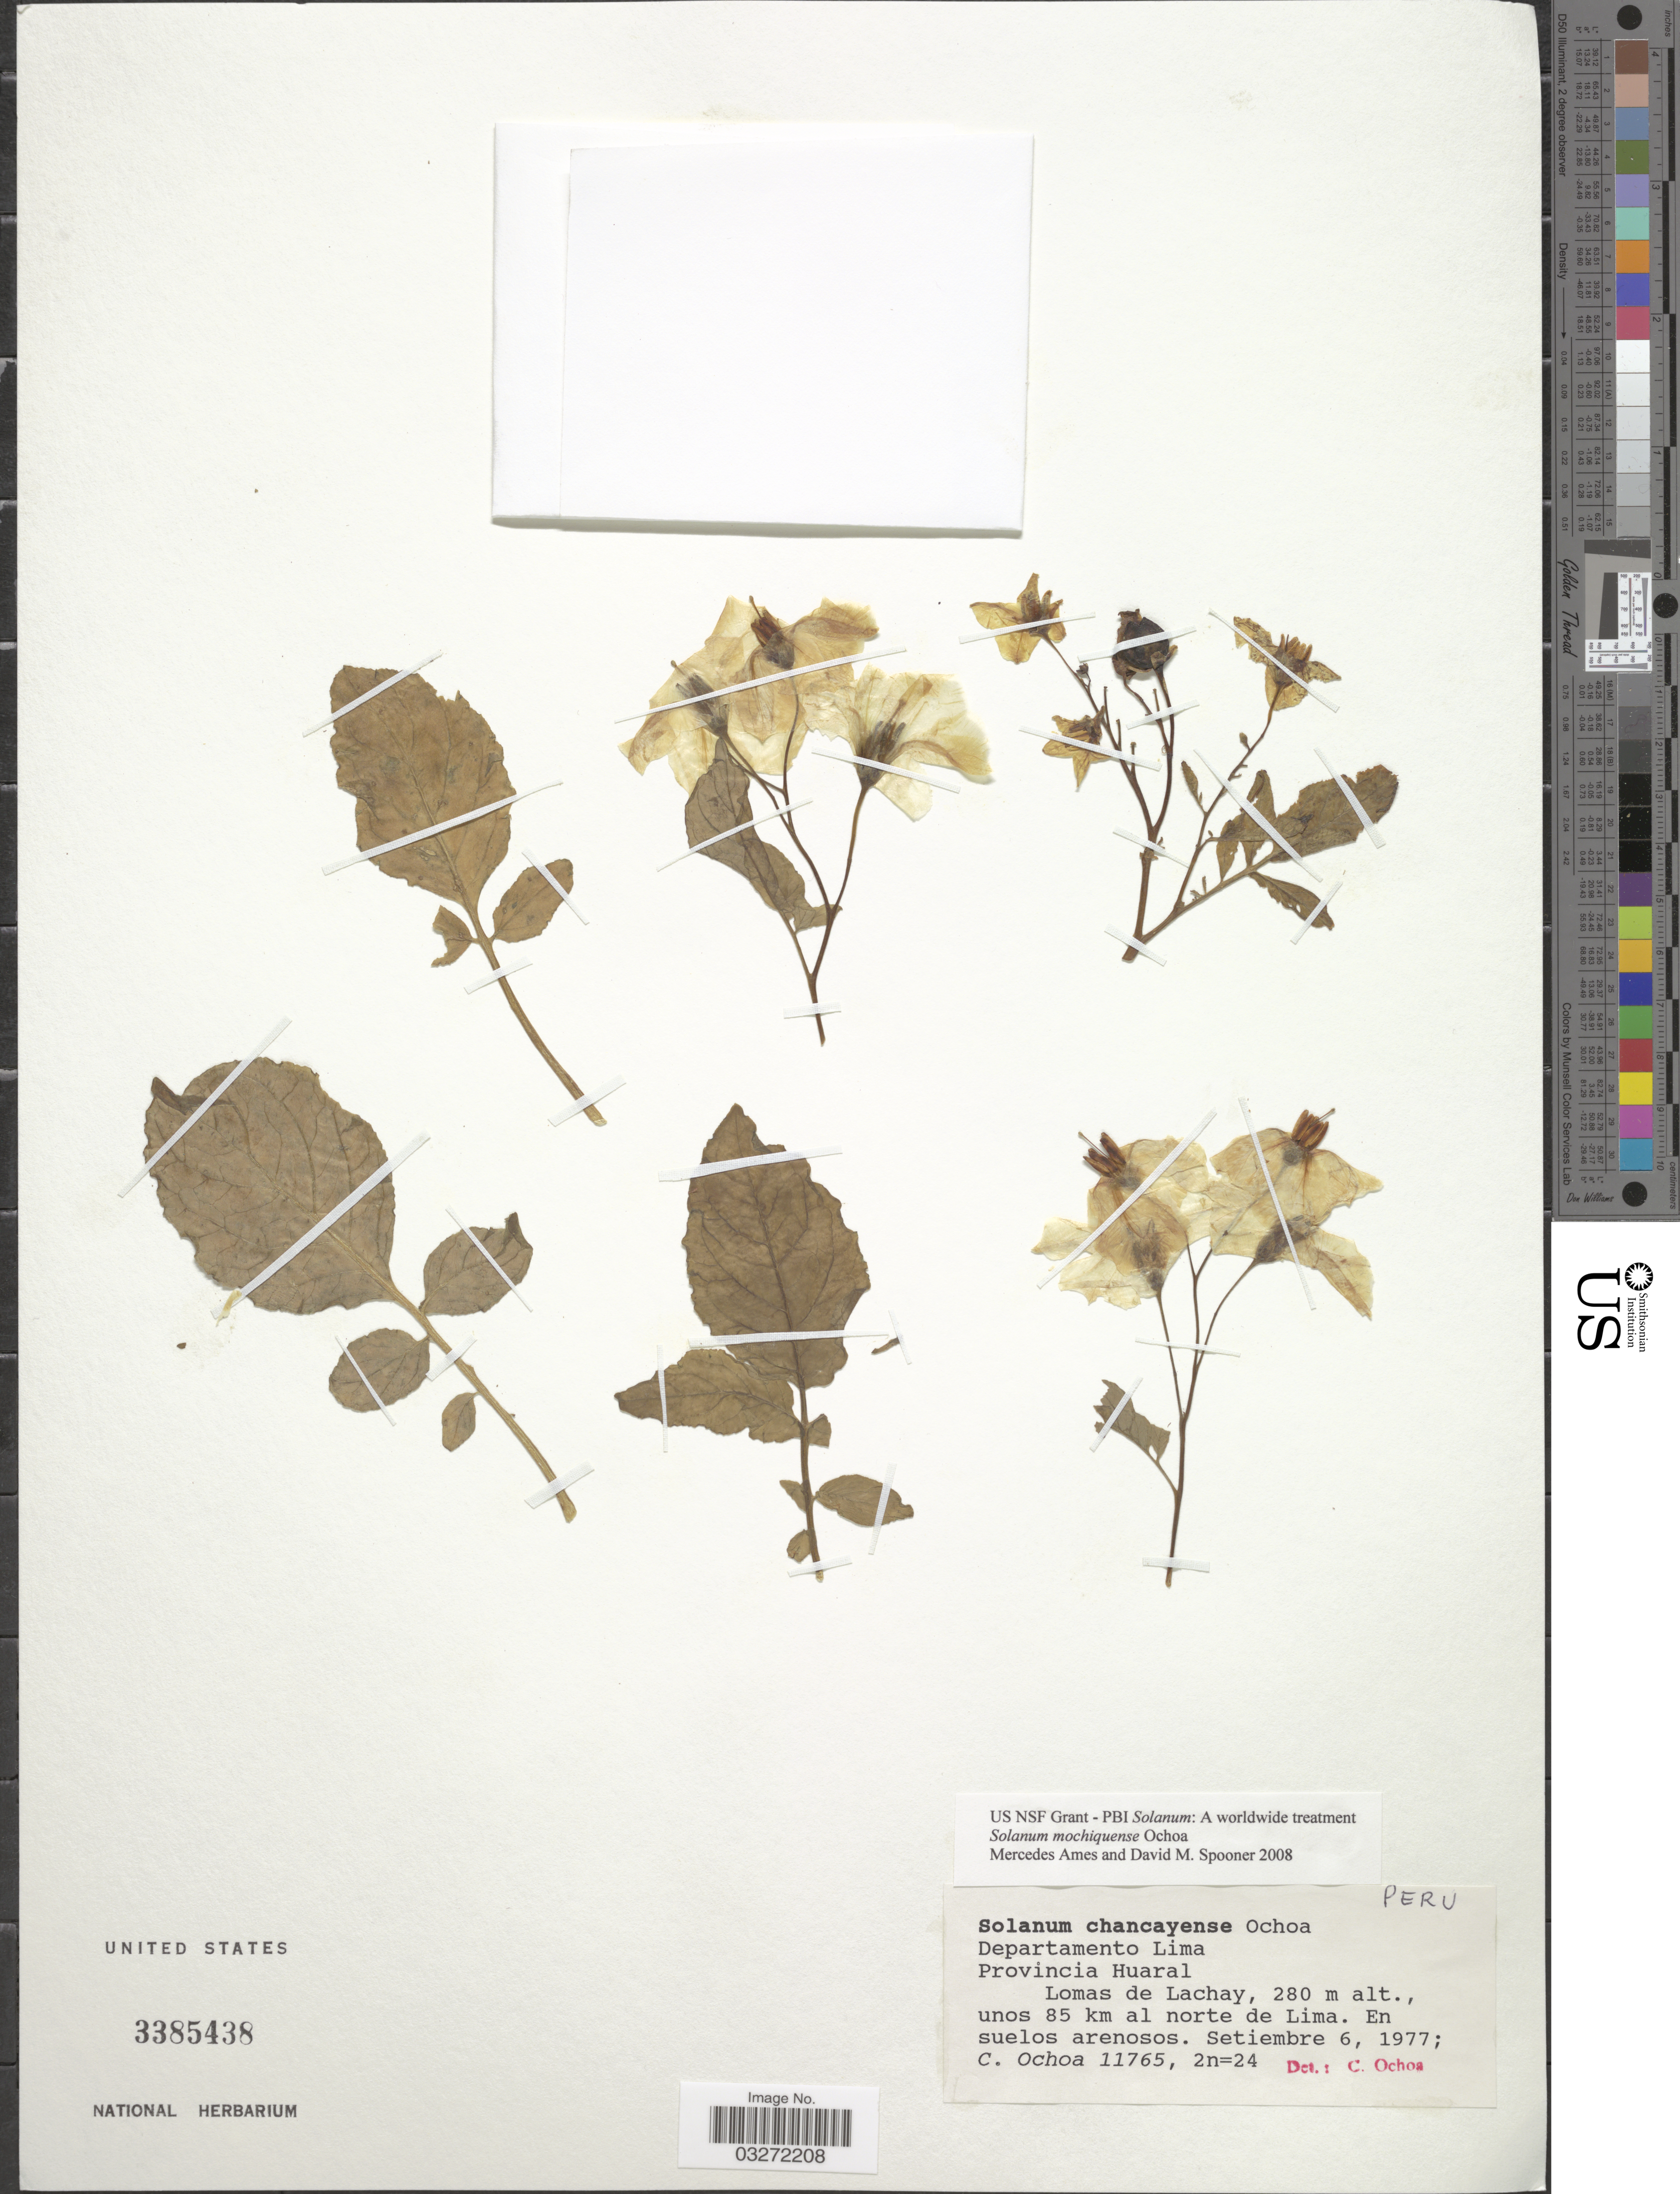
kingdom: Plantae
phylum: Tracheophyta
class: Magnoliopsida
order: Solanales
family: Solanaceae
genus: Solanum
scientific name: Solanum mochiquense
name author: Ochoa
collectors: C. Ochoa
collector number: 11765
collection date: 1977-09-06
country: Peru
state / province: Lima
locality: Departamento Lima. Provincia Huaral. Lomas de Lachay, unos 85 km al norte de Lima.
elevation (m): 280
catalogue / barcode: US 3385438